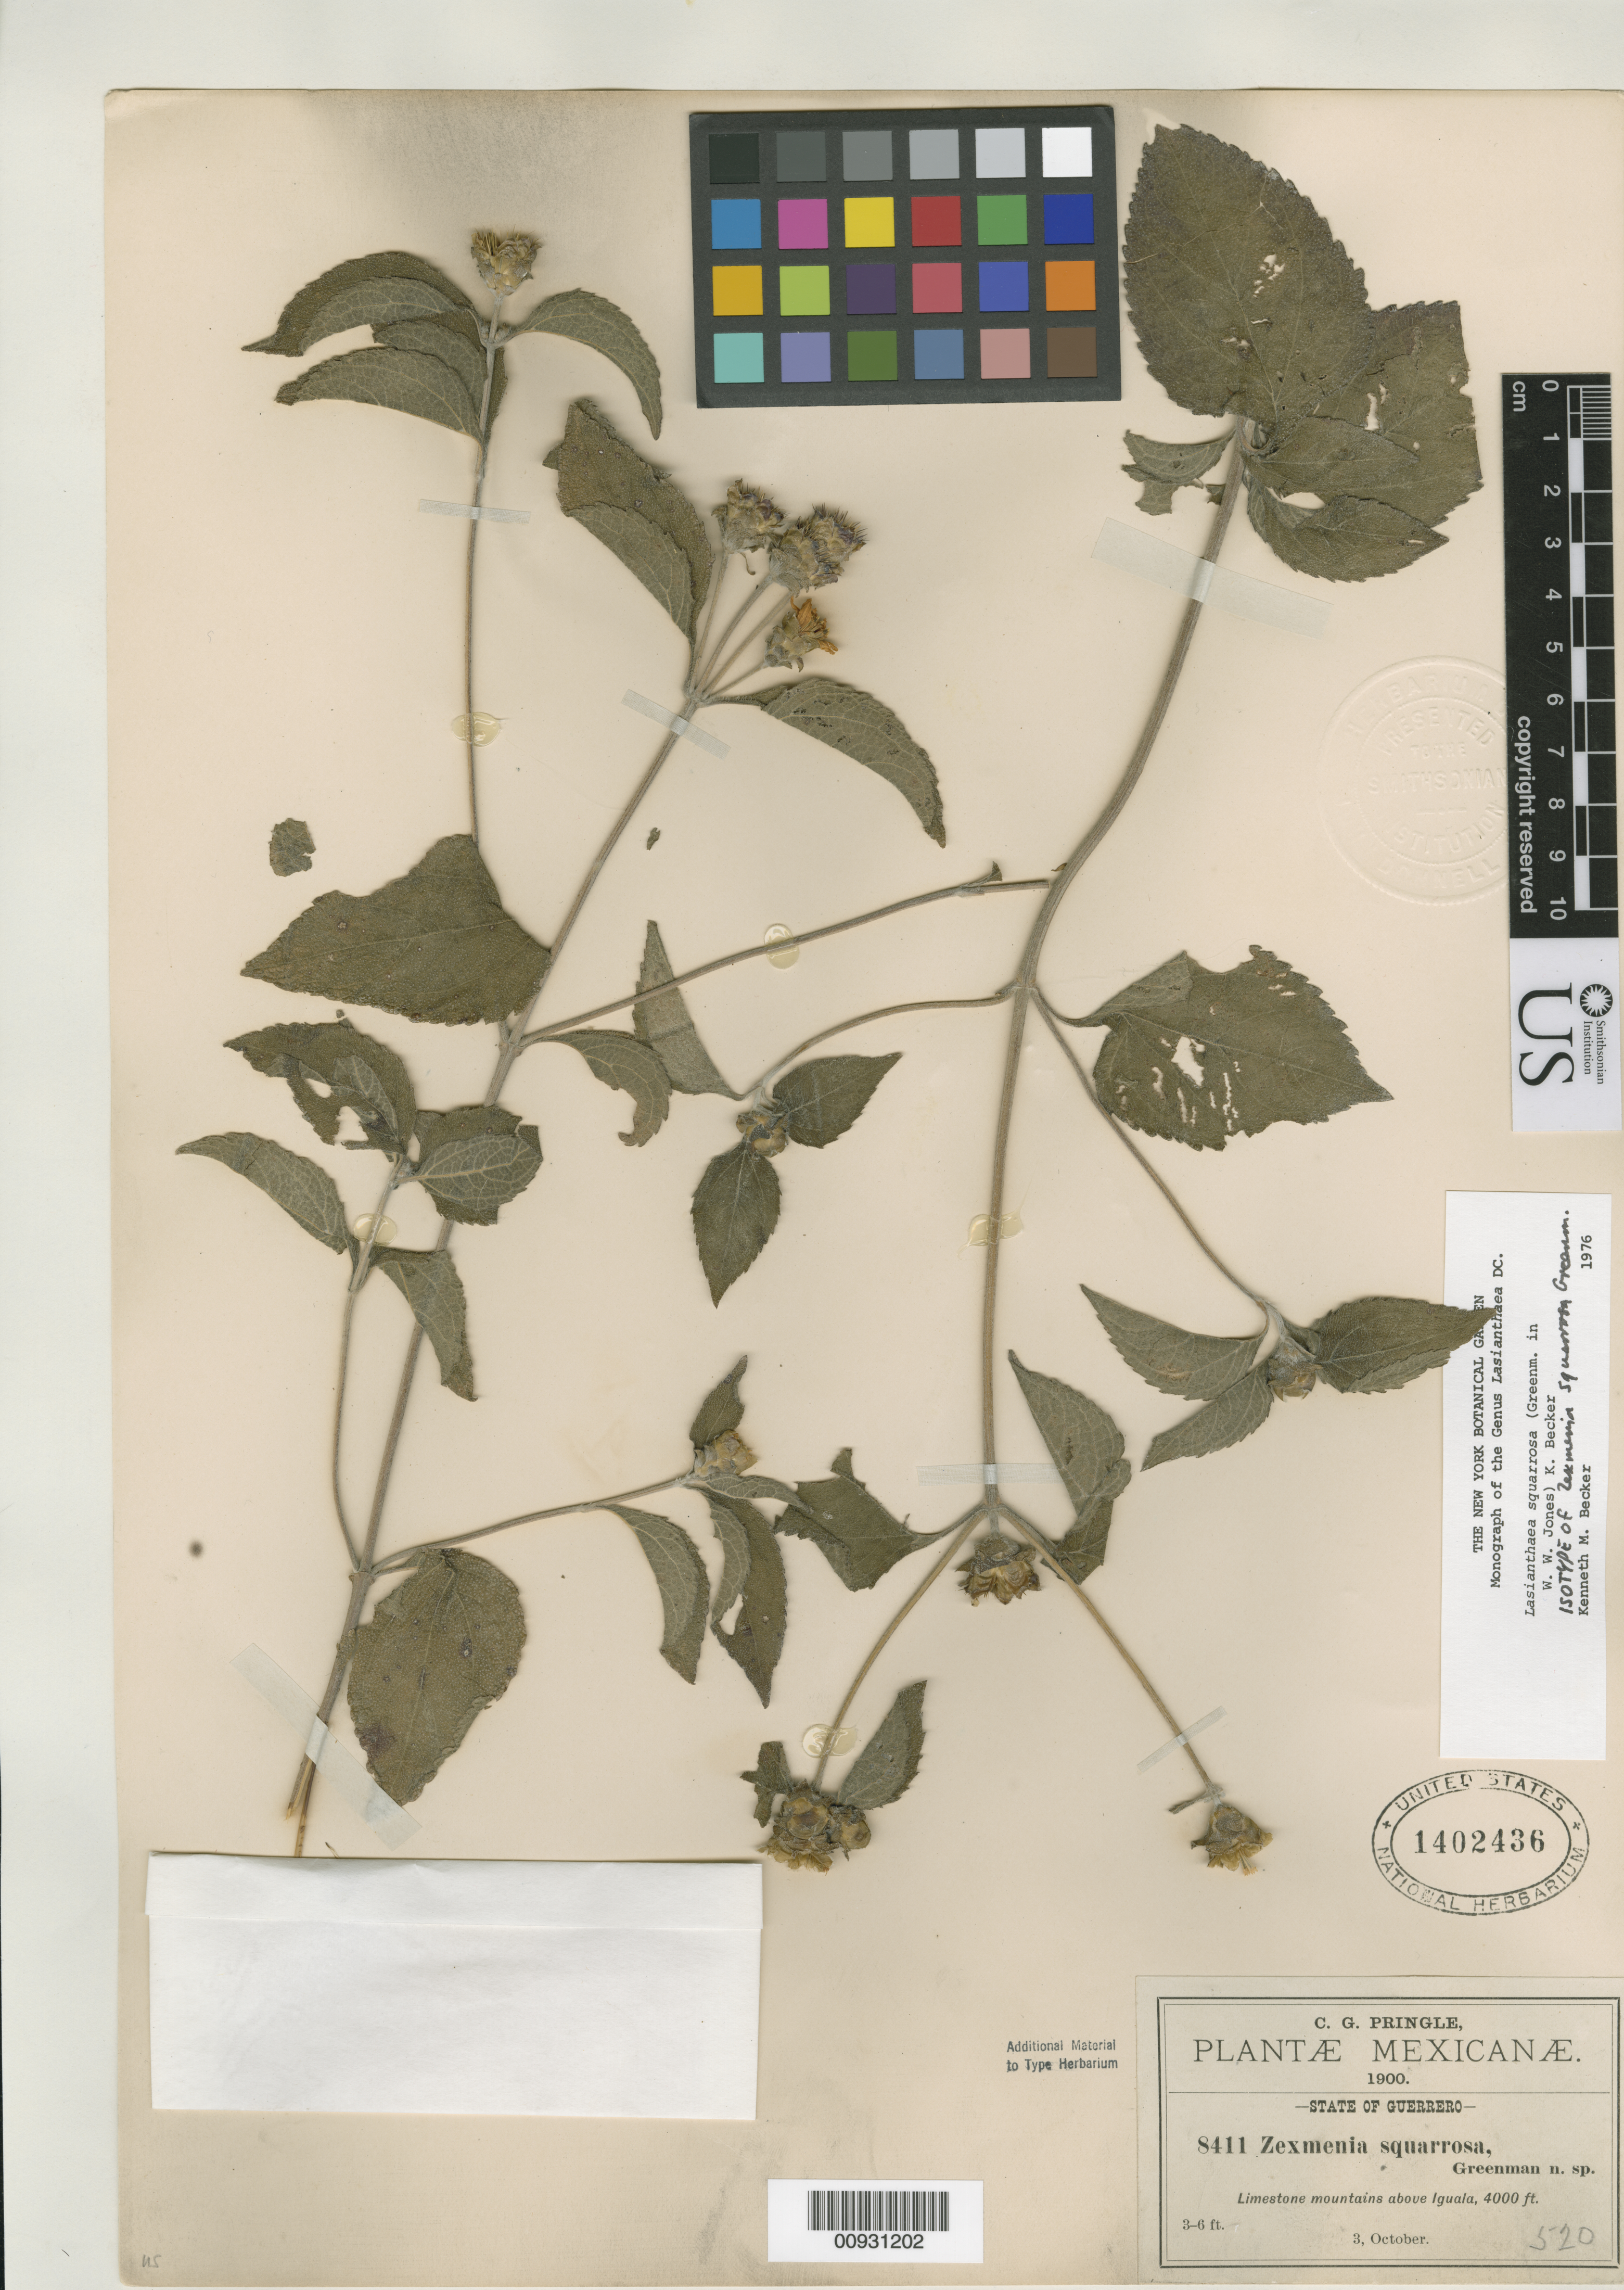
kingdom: Plantae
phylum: Tracheophyta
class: Magnoliopsida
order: Asterales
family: Asteraceae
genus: Zexmenia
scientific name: Zexmenia squarrosa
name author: Greenm.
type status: Isotype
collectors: C. G. Pringle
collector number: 8411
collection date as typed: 03 Oct 1900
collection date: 1900-10-03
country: Mexico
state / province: Guerrero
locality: Limestone mountains above Iguala.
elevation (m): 1219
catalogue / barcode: US 1402436